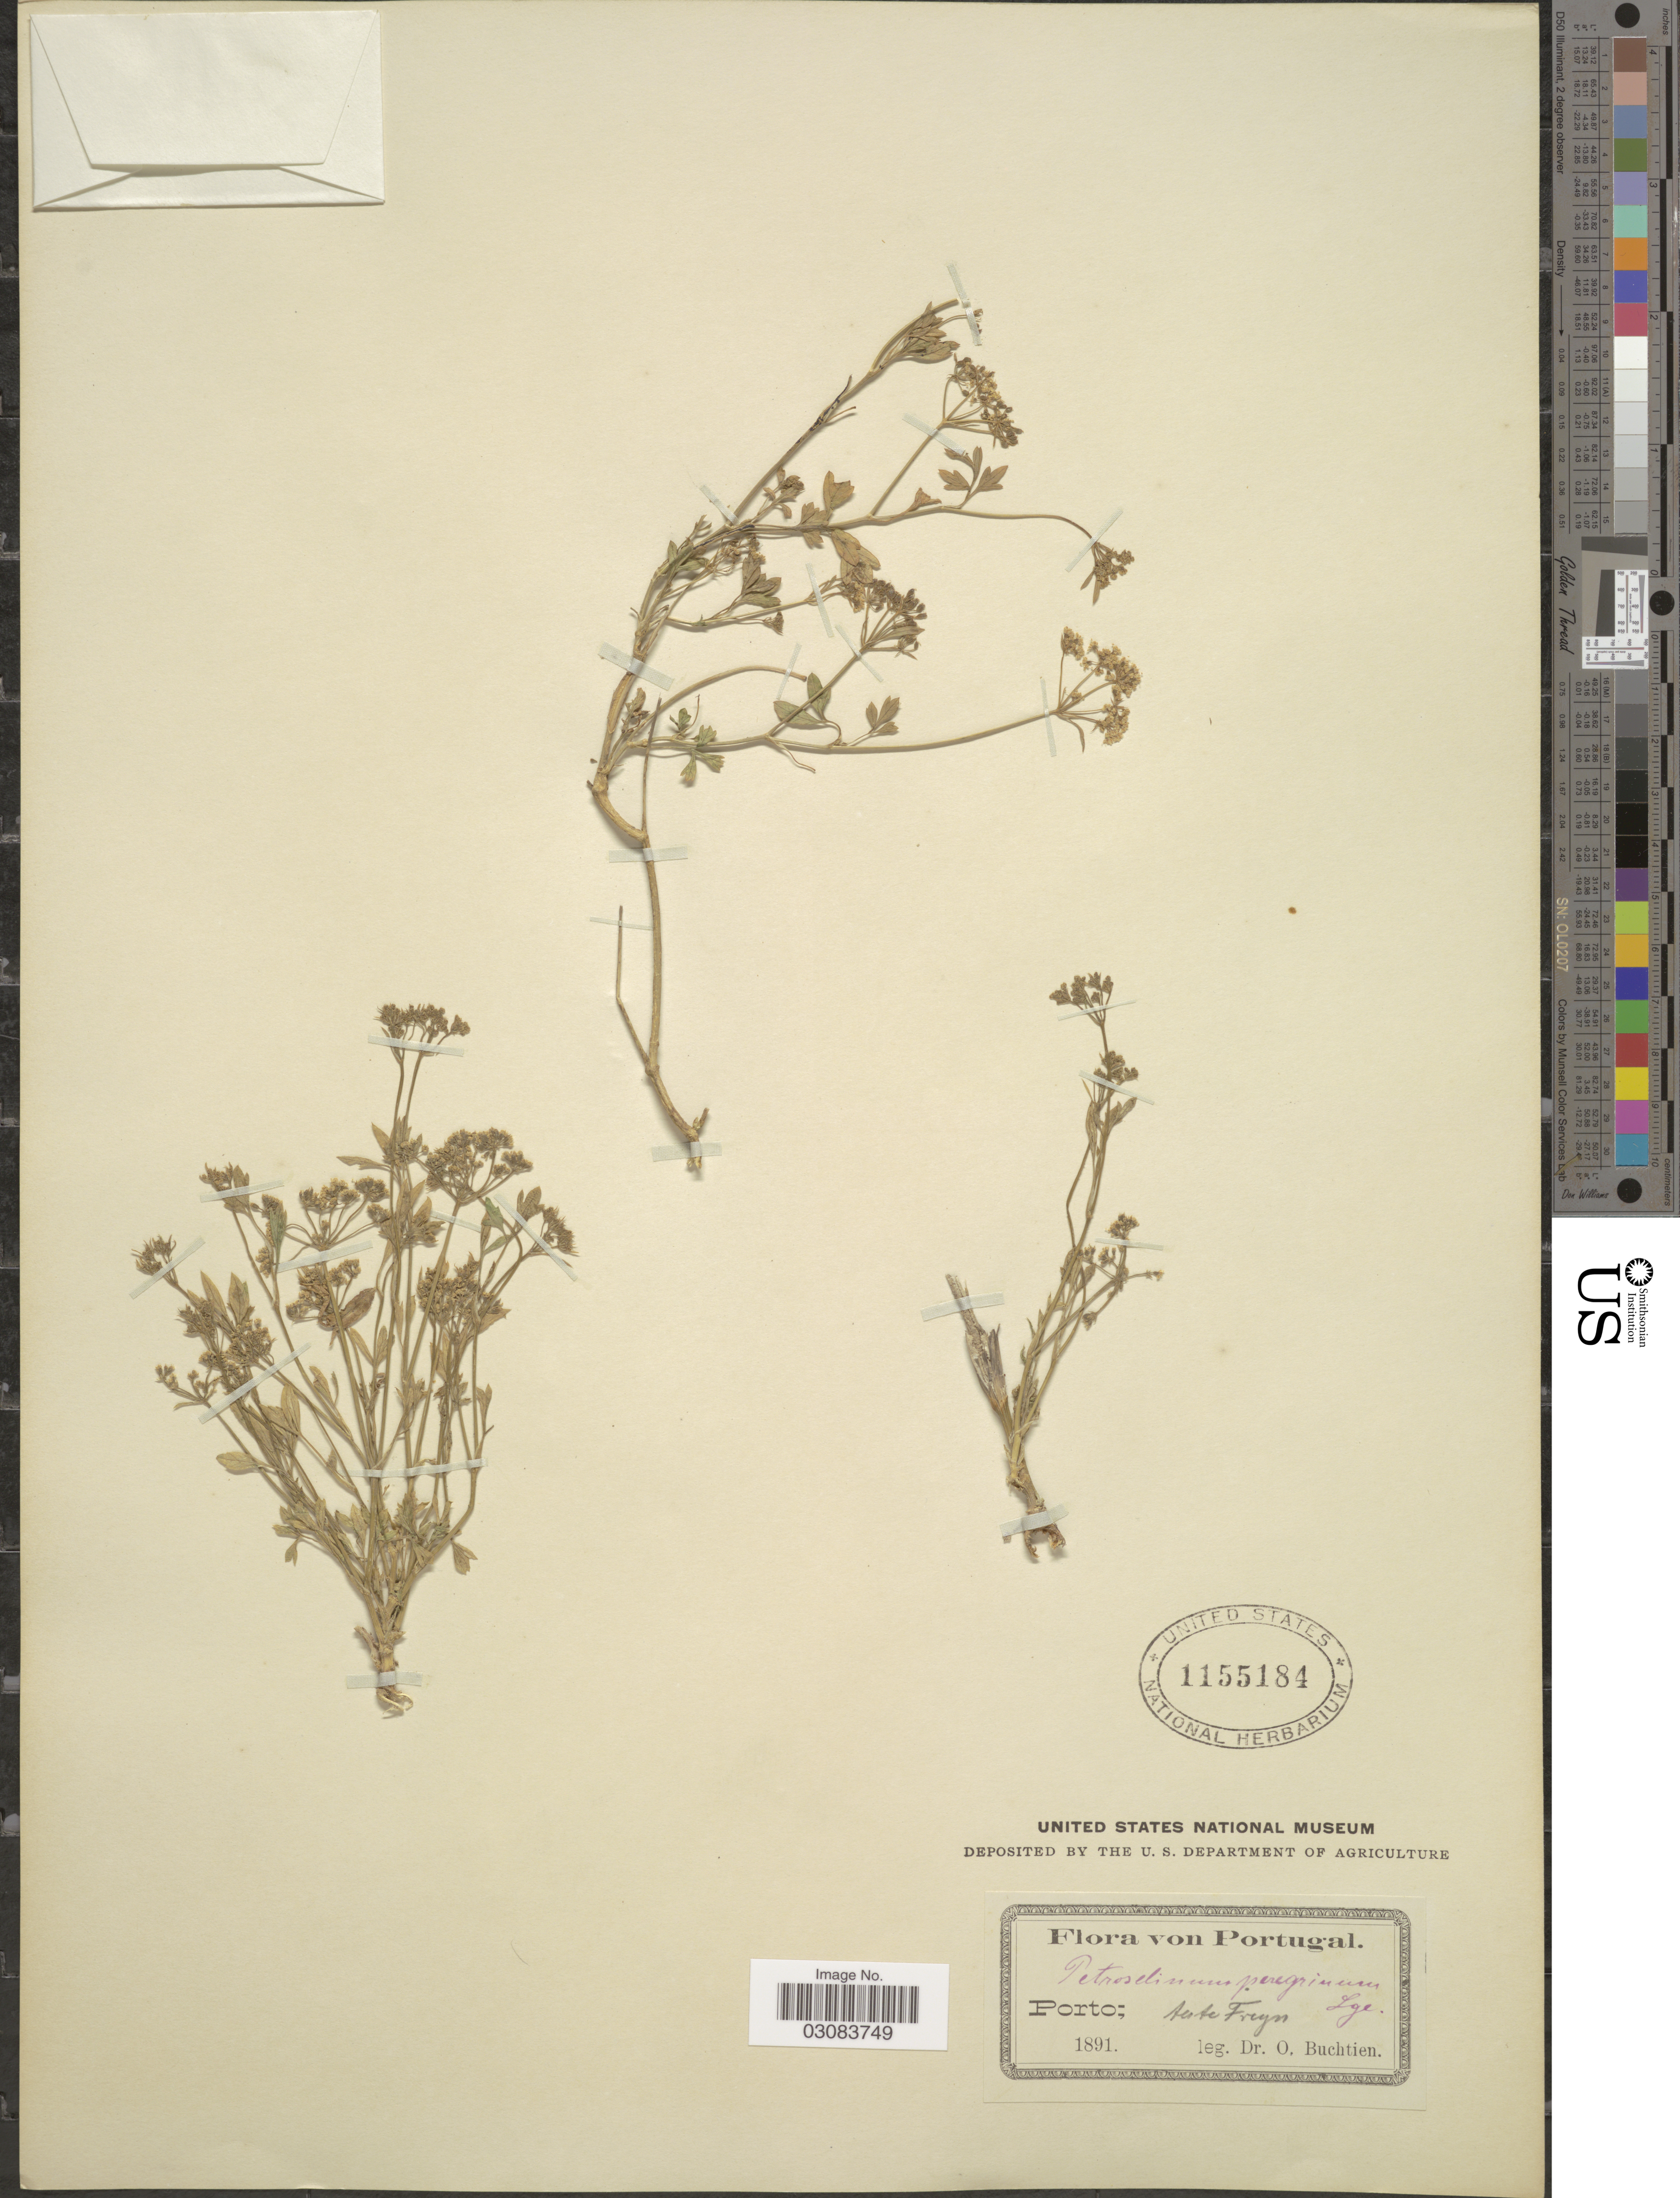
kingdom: Plantae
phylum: Tracheophyta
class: Magnoliopsida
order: Apiales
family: Apiaceae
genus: Petroselinum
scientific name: Petroselinum peregrinum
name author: Lag.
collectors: O. Buchtien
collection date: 1890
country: Portugal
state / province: Porto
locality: Teste Freyn.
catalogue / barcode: US 1155184